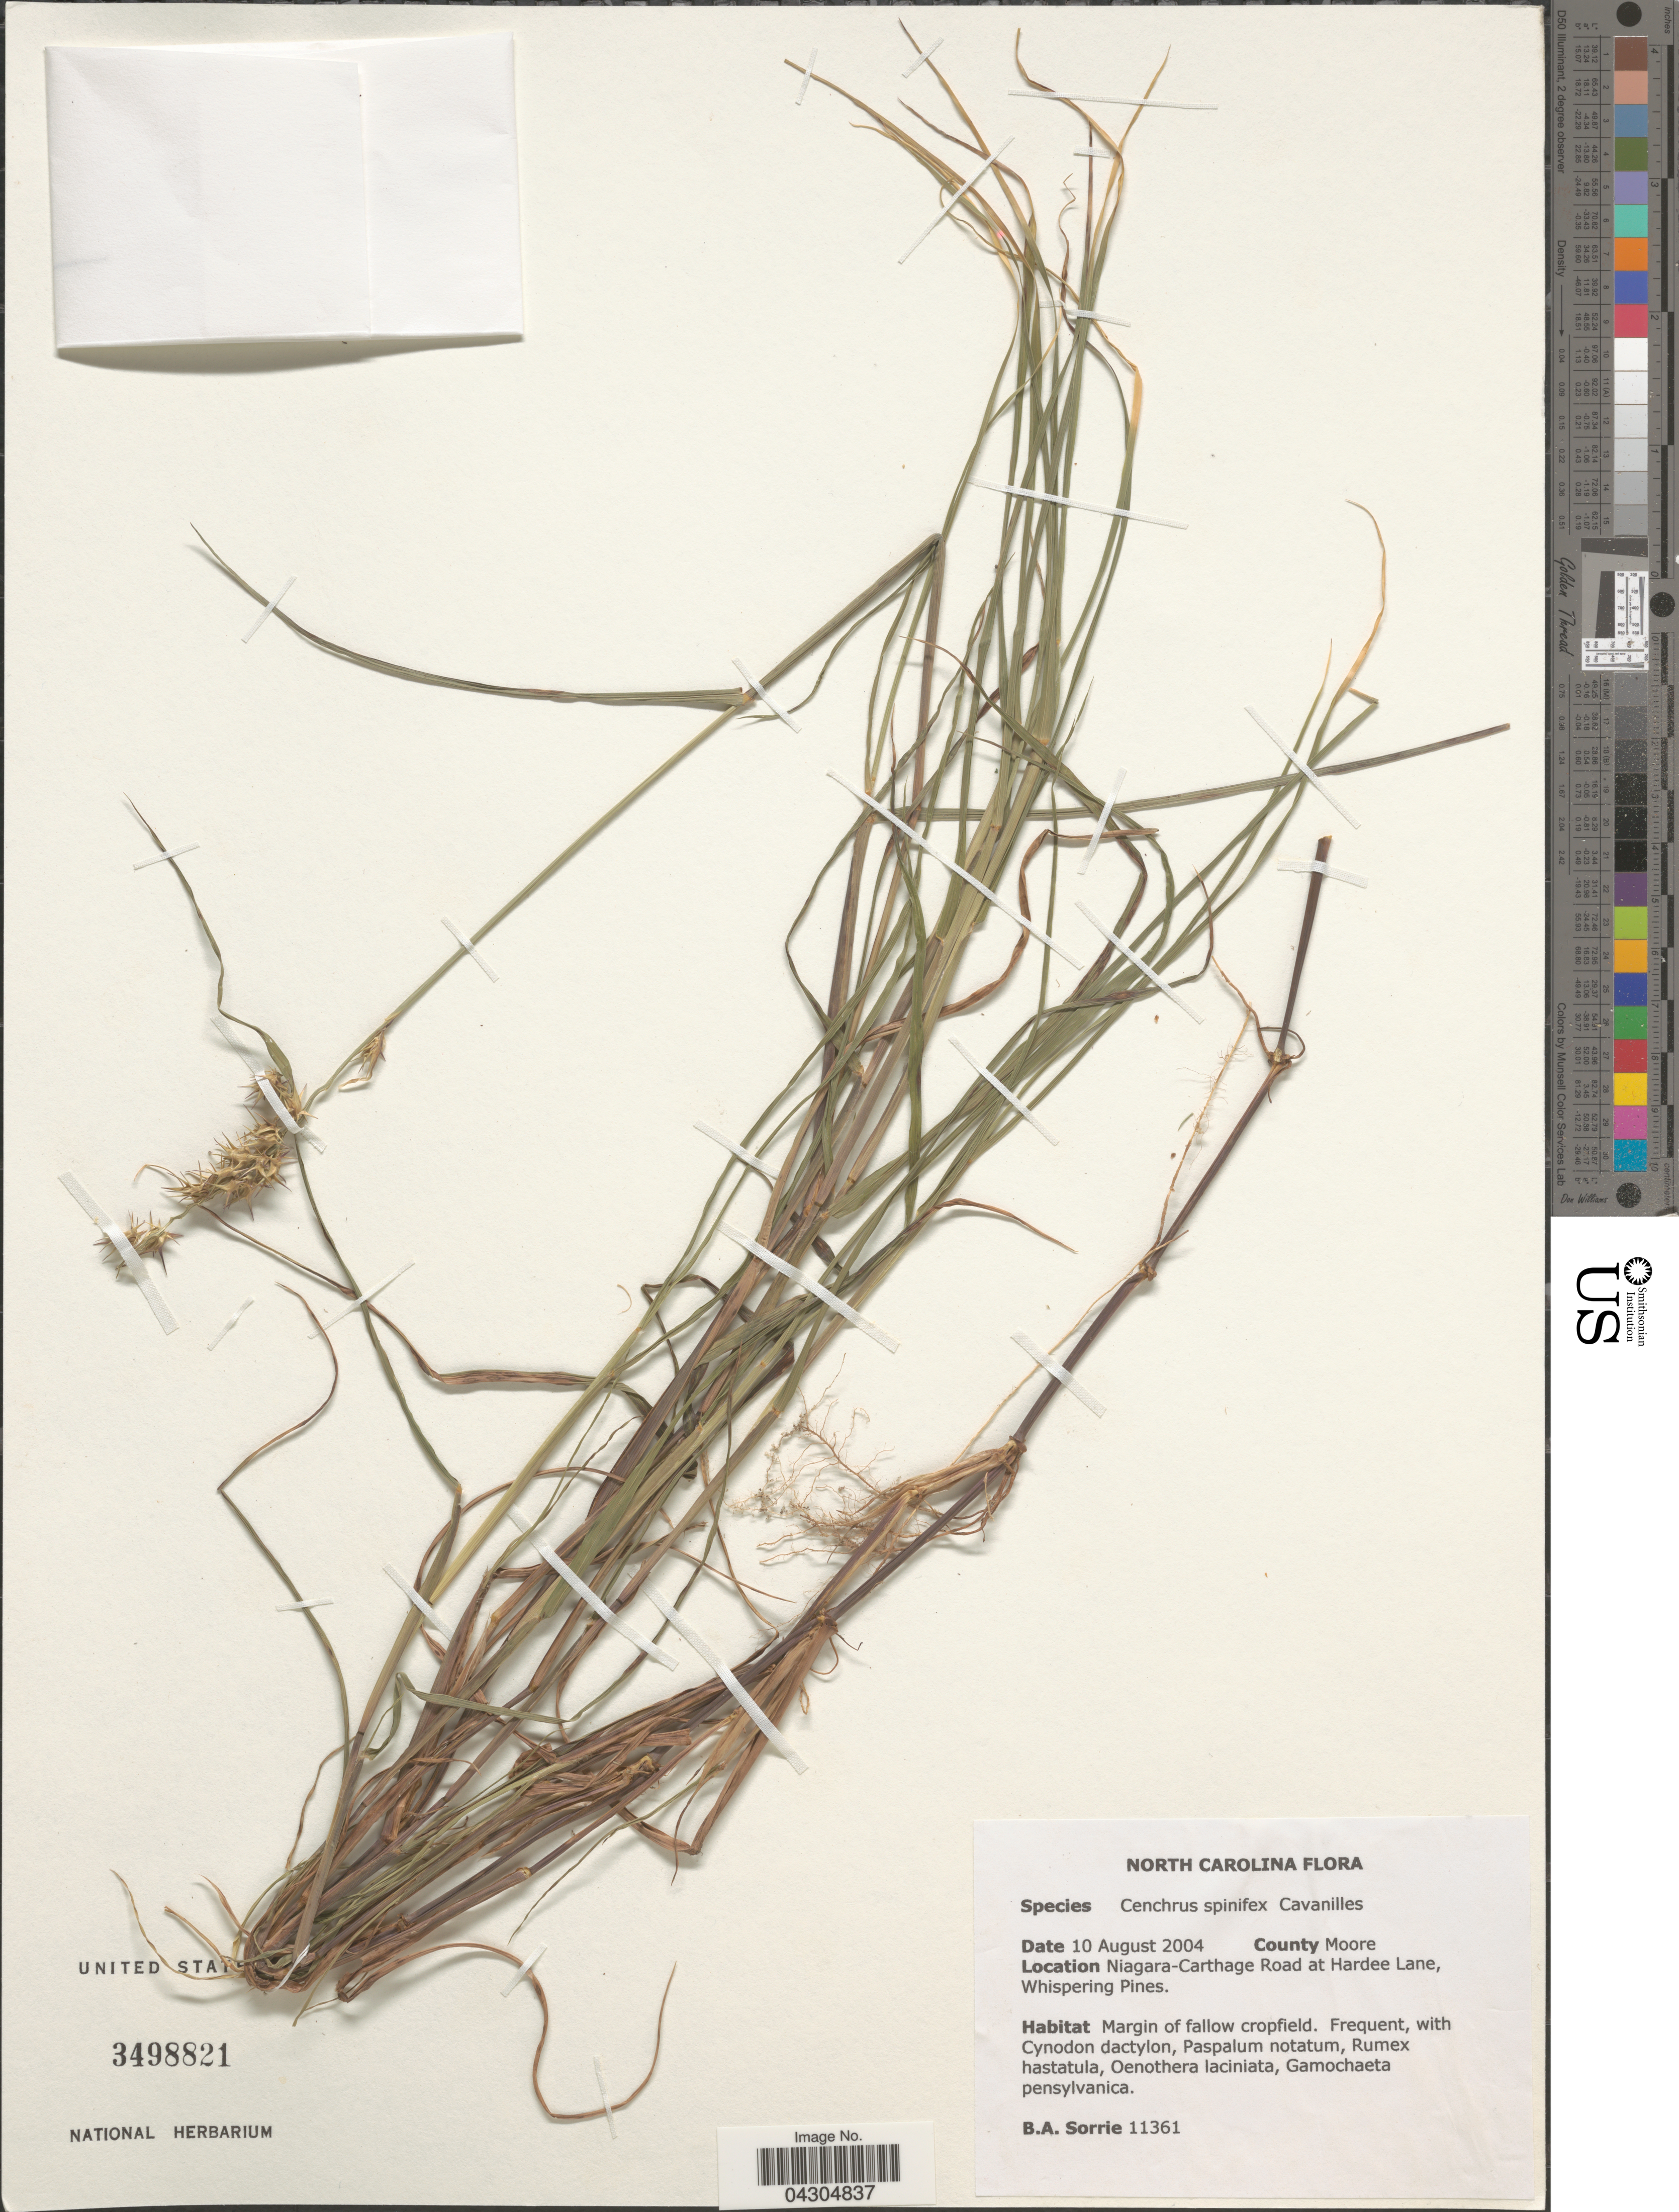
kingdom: Plantae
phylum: Tracheophyta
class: Liliopsida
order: Poales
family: Poaceae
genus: Cenchrus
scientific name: Cenchrus spinifex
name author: Cav.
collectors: B. Sorrie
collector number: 11361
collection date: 2004-08-10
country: United States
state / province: North Carolina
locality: County Moore. Niagara-Carthage Road at Hardee Lane, Whispering Pines.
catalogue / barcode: US 3498821